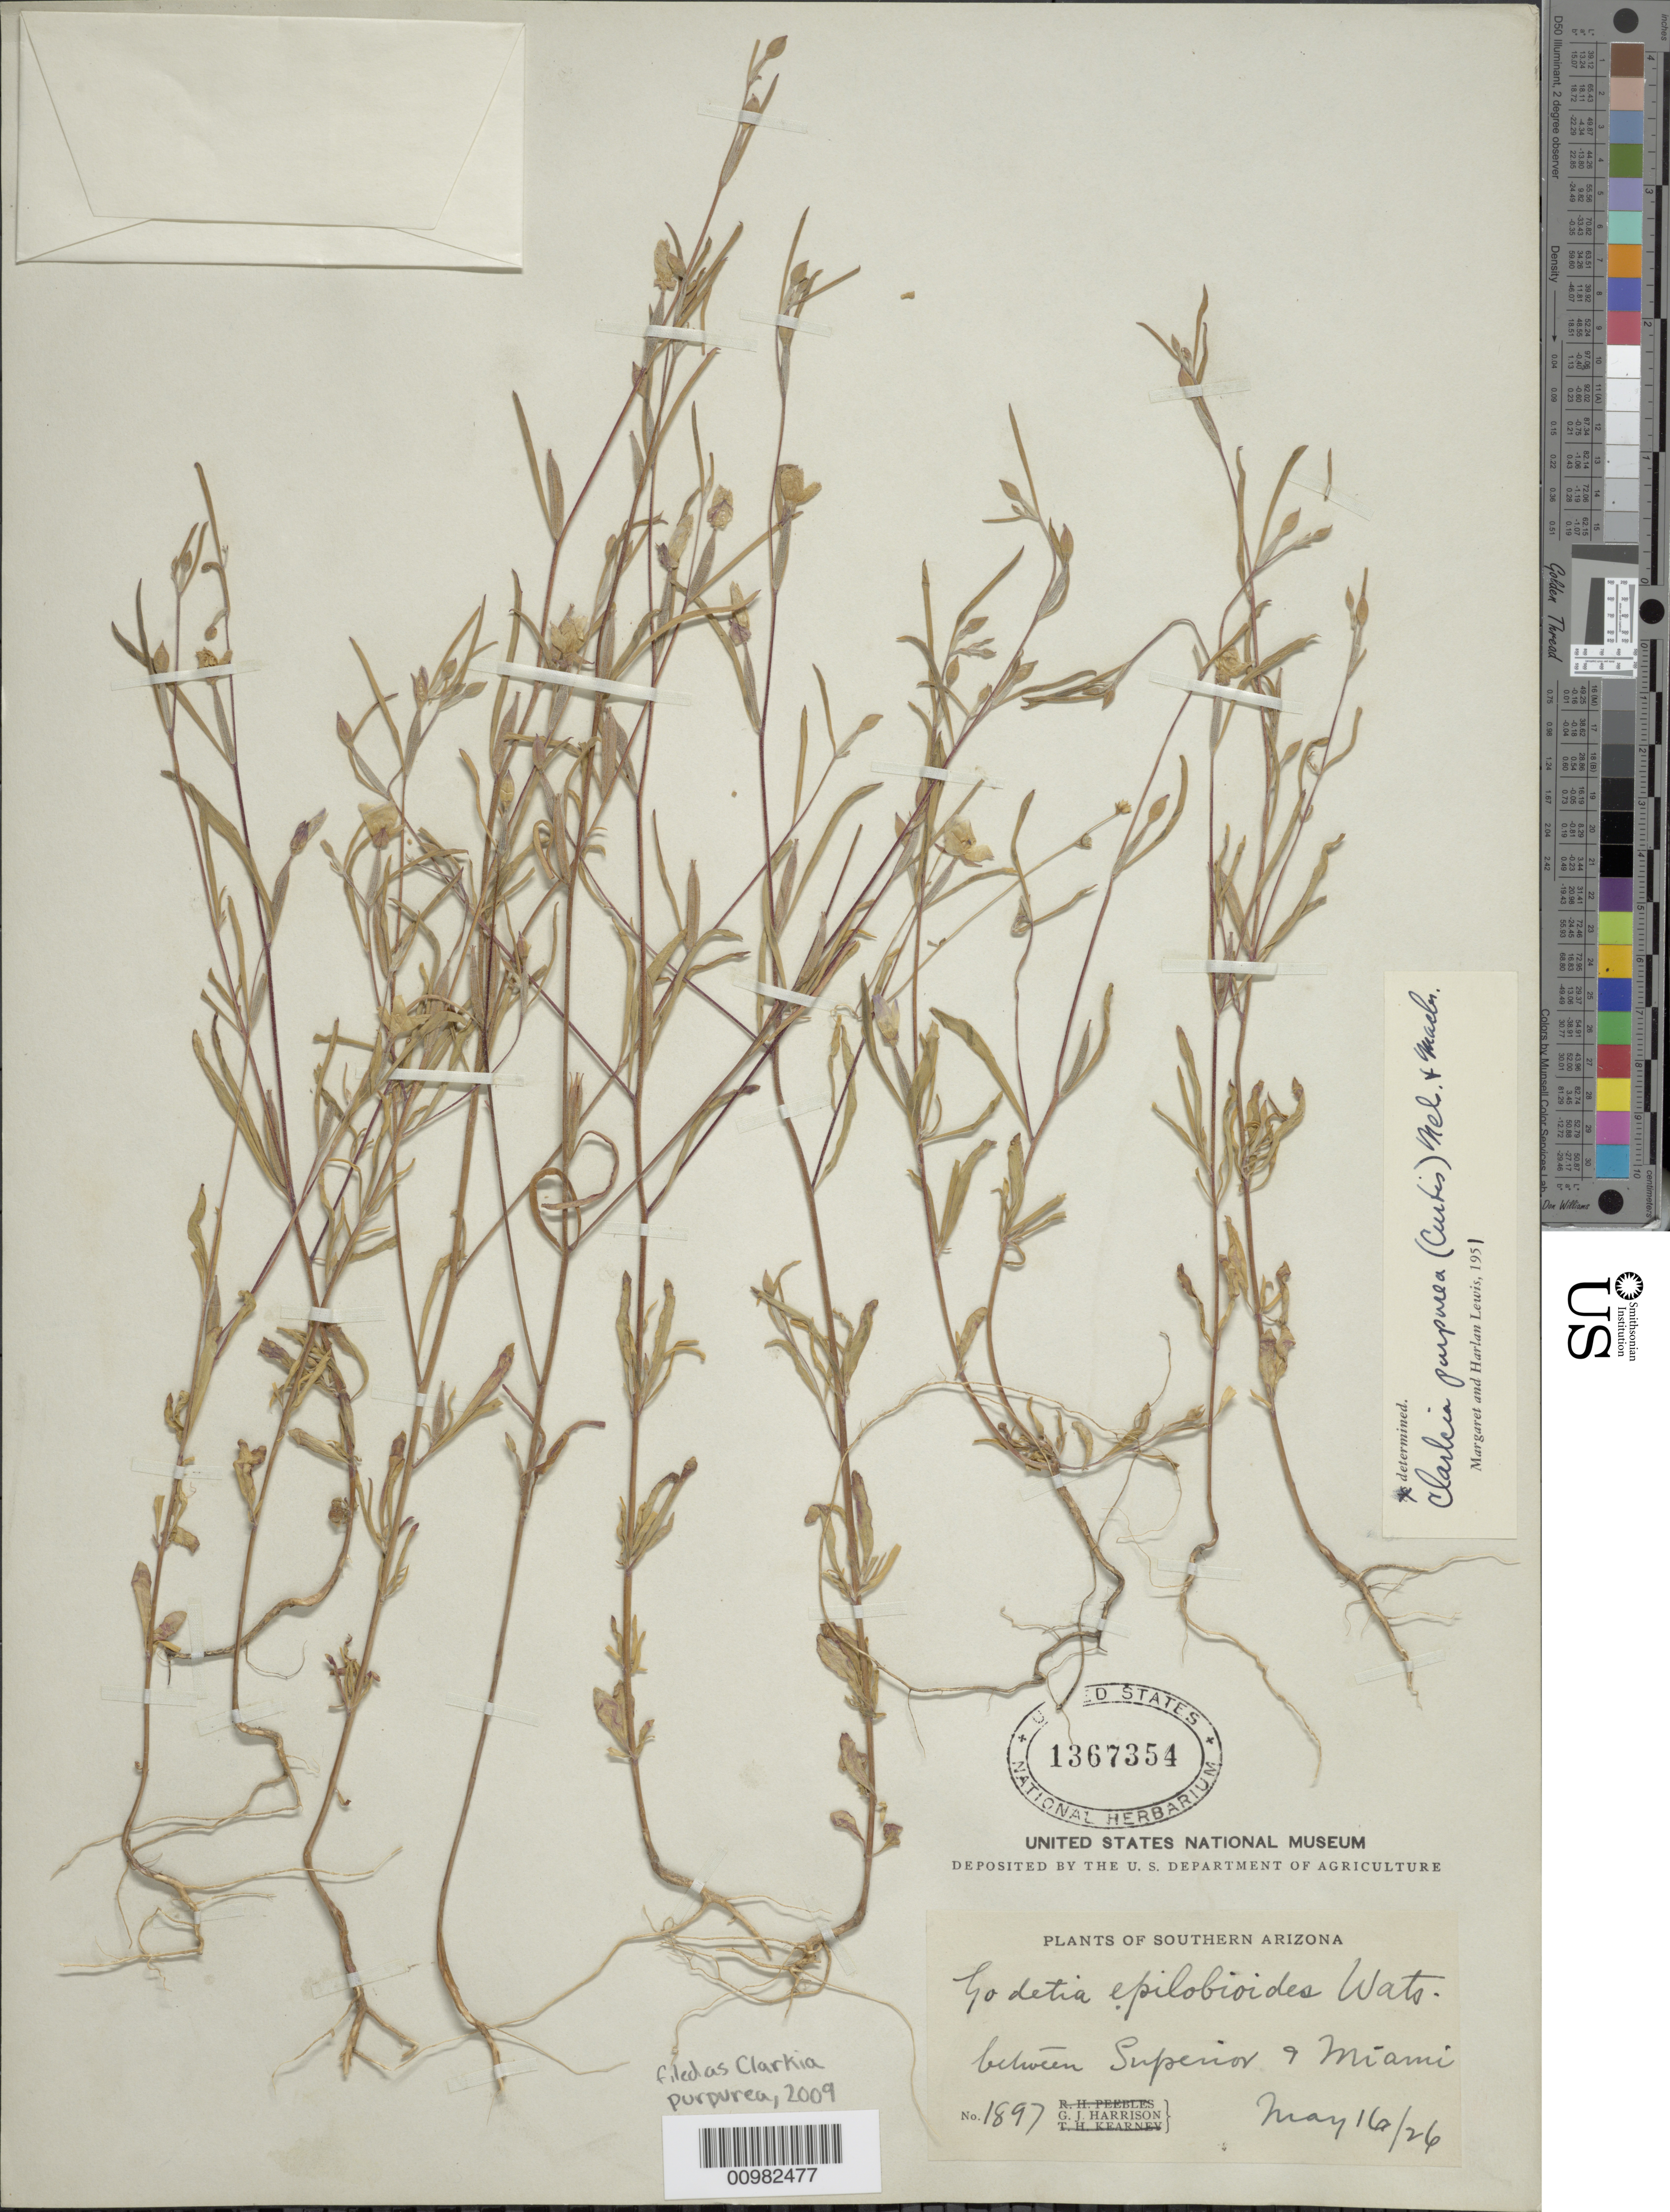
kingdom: Plantae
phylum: Tracheophyta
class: Magnoliopsida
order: Myrtales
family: Onagraceae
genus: Clarkia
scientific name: Clarkia purpurea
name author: (Curtis) A. Nelson & J.F. Macbr.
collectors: G. J. Harrison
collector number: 1897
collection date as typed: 16 May 1926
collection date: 1926-05-16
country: United States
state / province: Arizona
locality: Between Superior (Pinal Co.) and Miami (Gila Co.)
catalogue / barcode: US 1367354